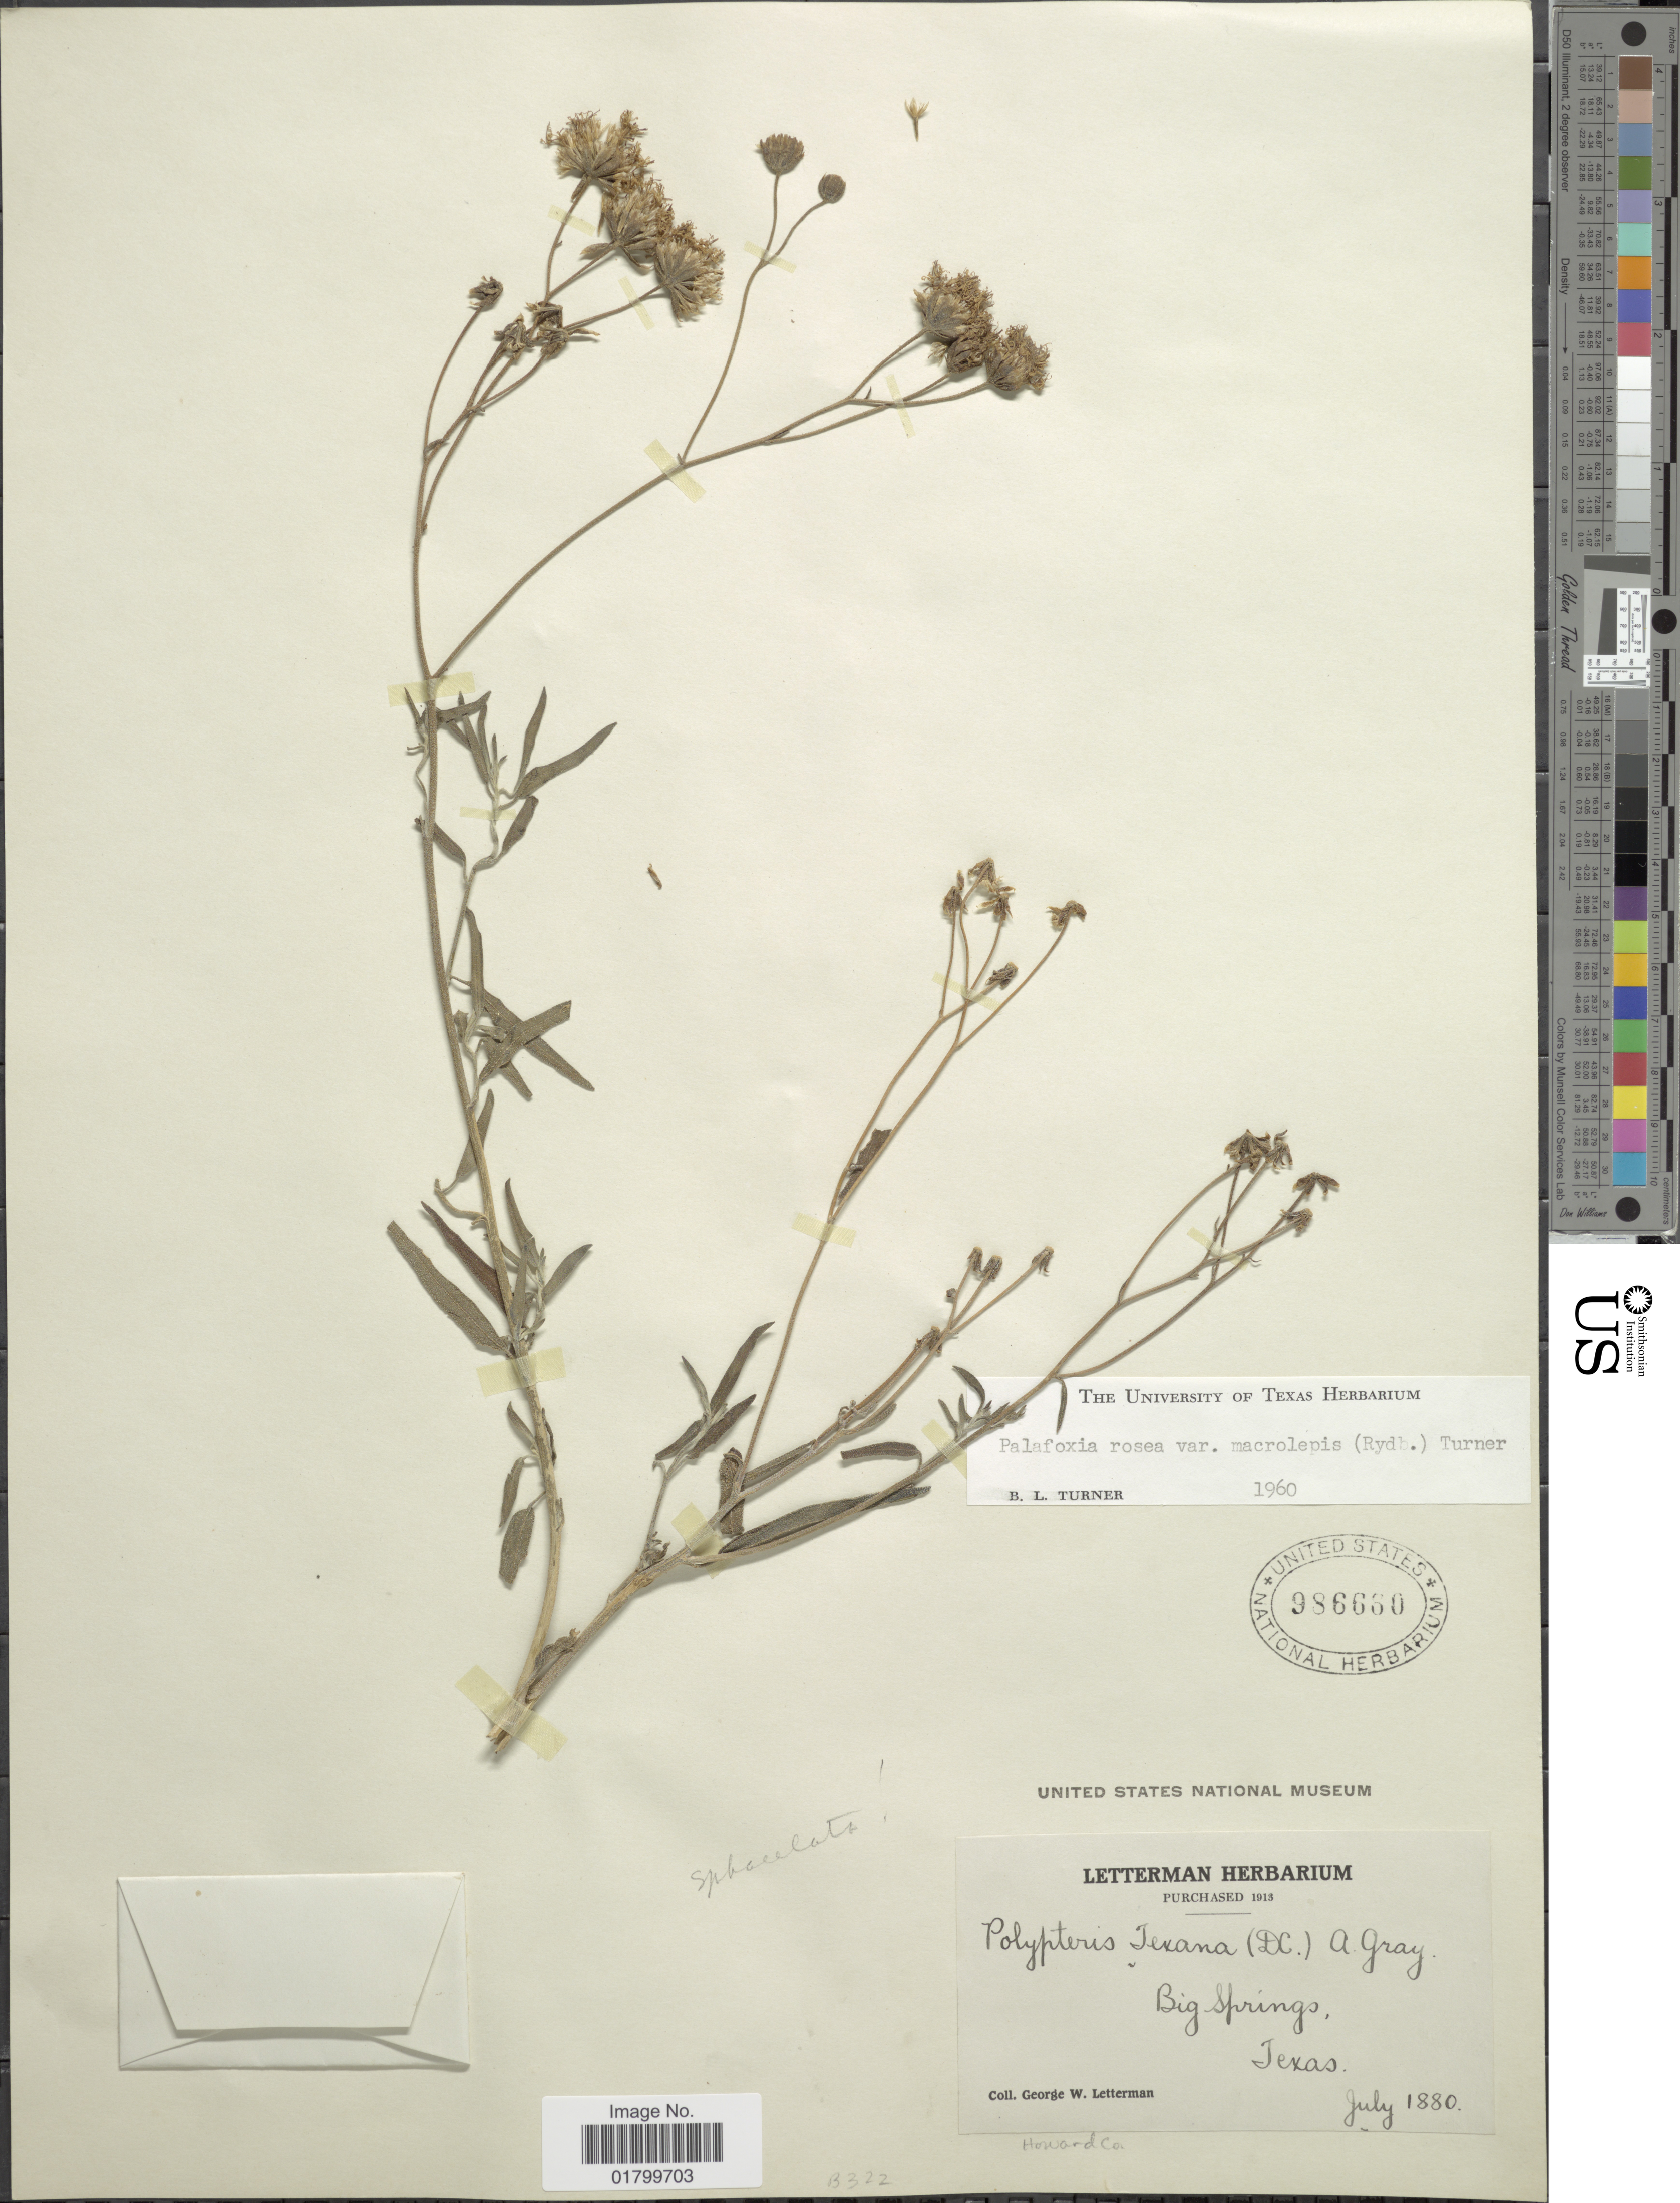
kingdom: Plantae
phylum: Tracheophyta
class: Magnoliopsida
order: Asterales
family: Asteraceae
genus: Palafoxia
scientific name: Palafoxia rosea var. macrolepis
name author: (Rydb.) B.L. Turner & M.I. Morris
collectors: G. W. Letterman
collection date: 1880-07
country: United States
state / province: Texas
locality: Big Springs, Texas, Howard Co.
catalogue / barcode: US 986660